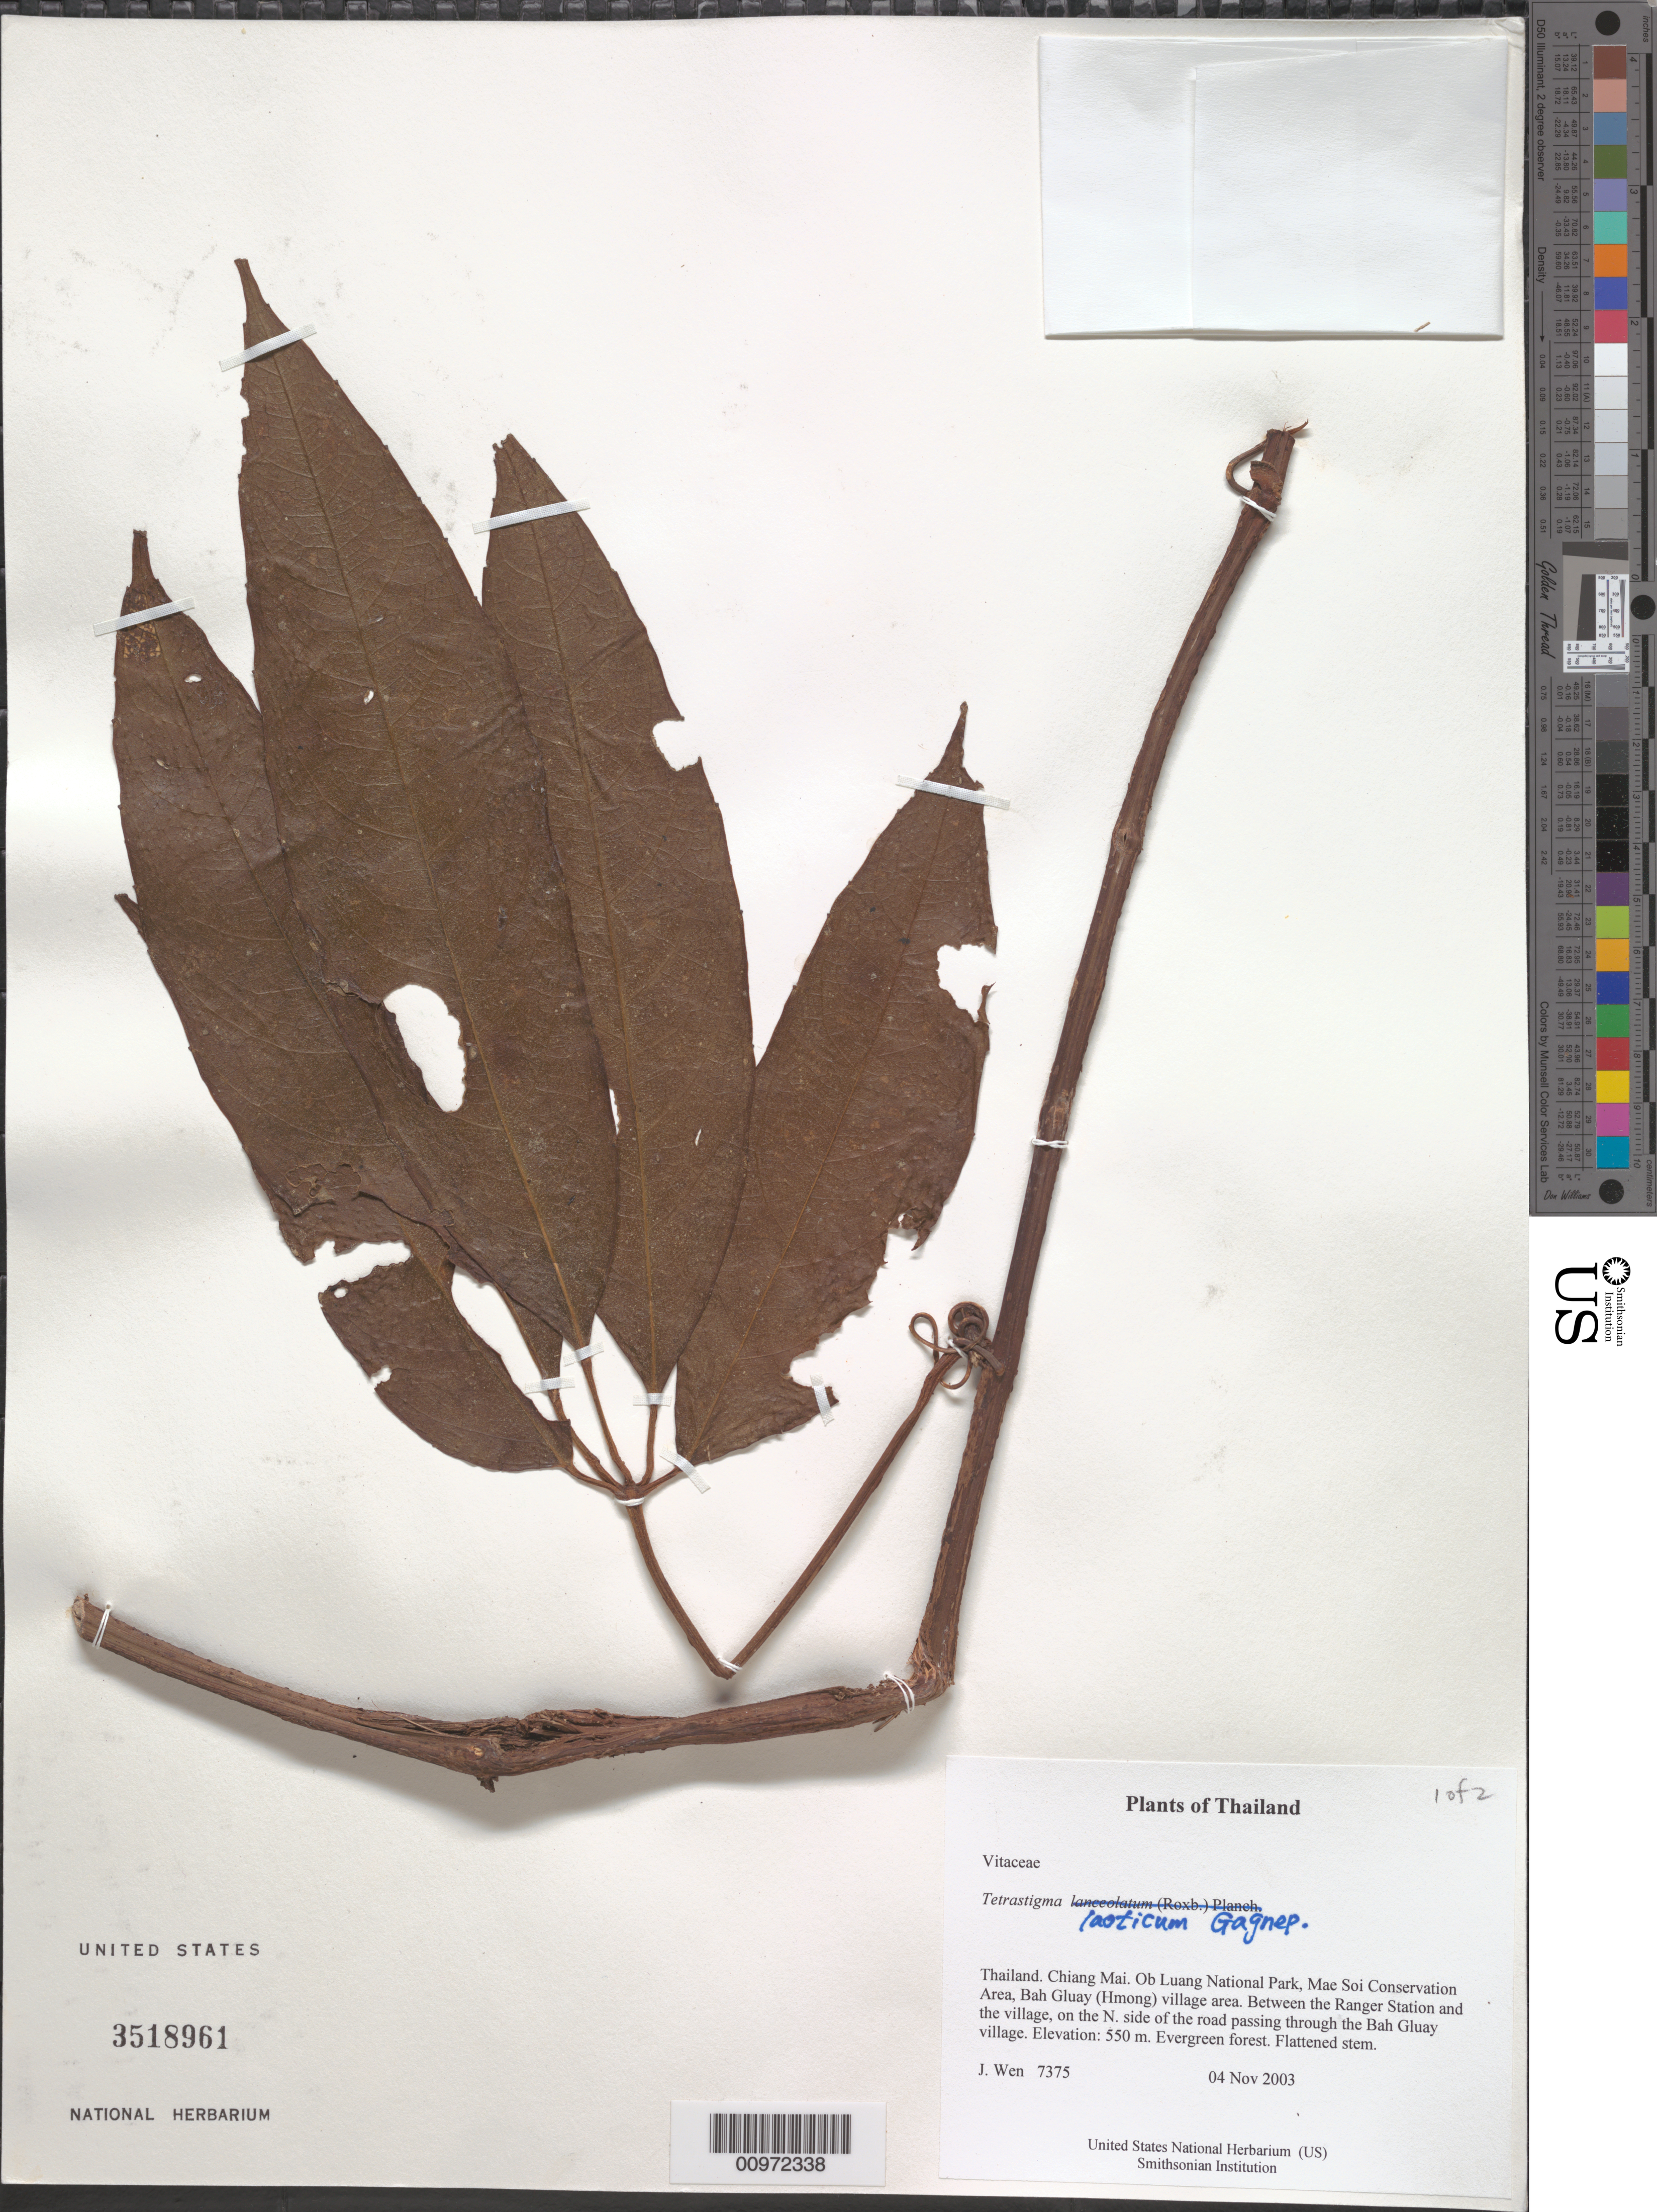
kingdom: Plantae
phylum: Tracheophyta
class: Magnoliopsida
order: Vitales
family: Vitaceae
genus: Tetrastigma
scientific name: Tetrastigma laoticum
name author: Gagnep.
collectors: J. Wen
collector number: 7375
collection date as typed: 04 Nov 2003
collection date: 2003-11-04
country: Thailand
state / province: Chiang Mai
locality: Ob Luang National Park, Mae Soi Conservation Area, Bah Gluay (Hmong) village area. Between the Ranger Station and the village, on the N. side of the road passing through the Bah Gluay village.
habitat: Evergreen forest.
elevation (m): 550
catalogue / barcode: US 3518961